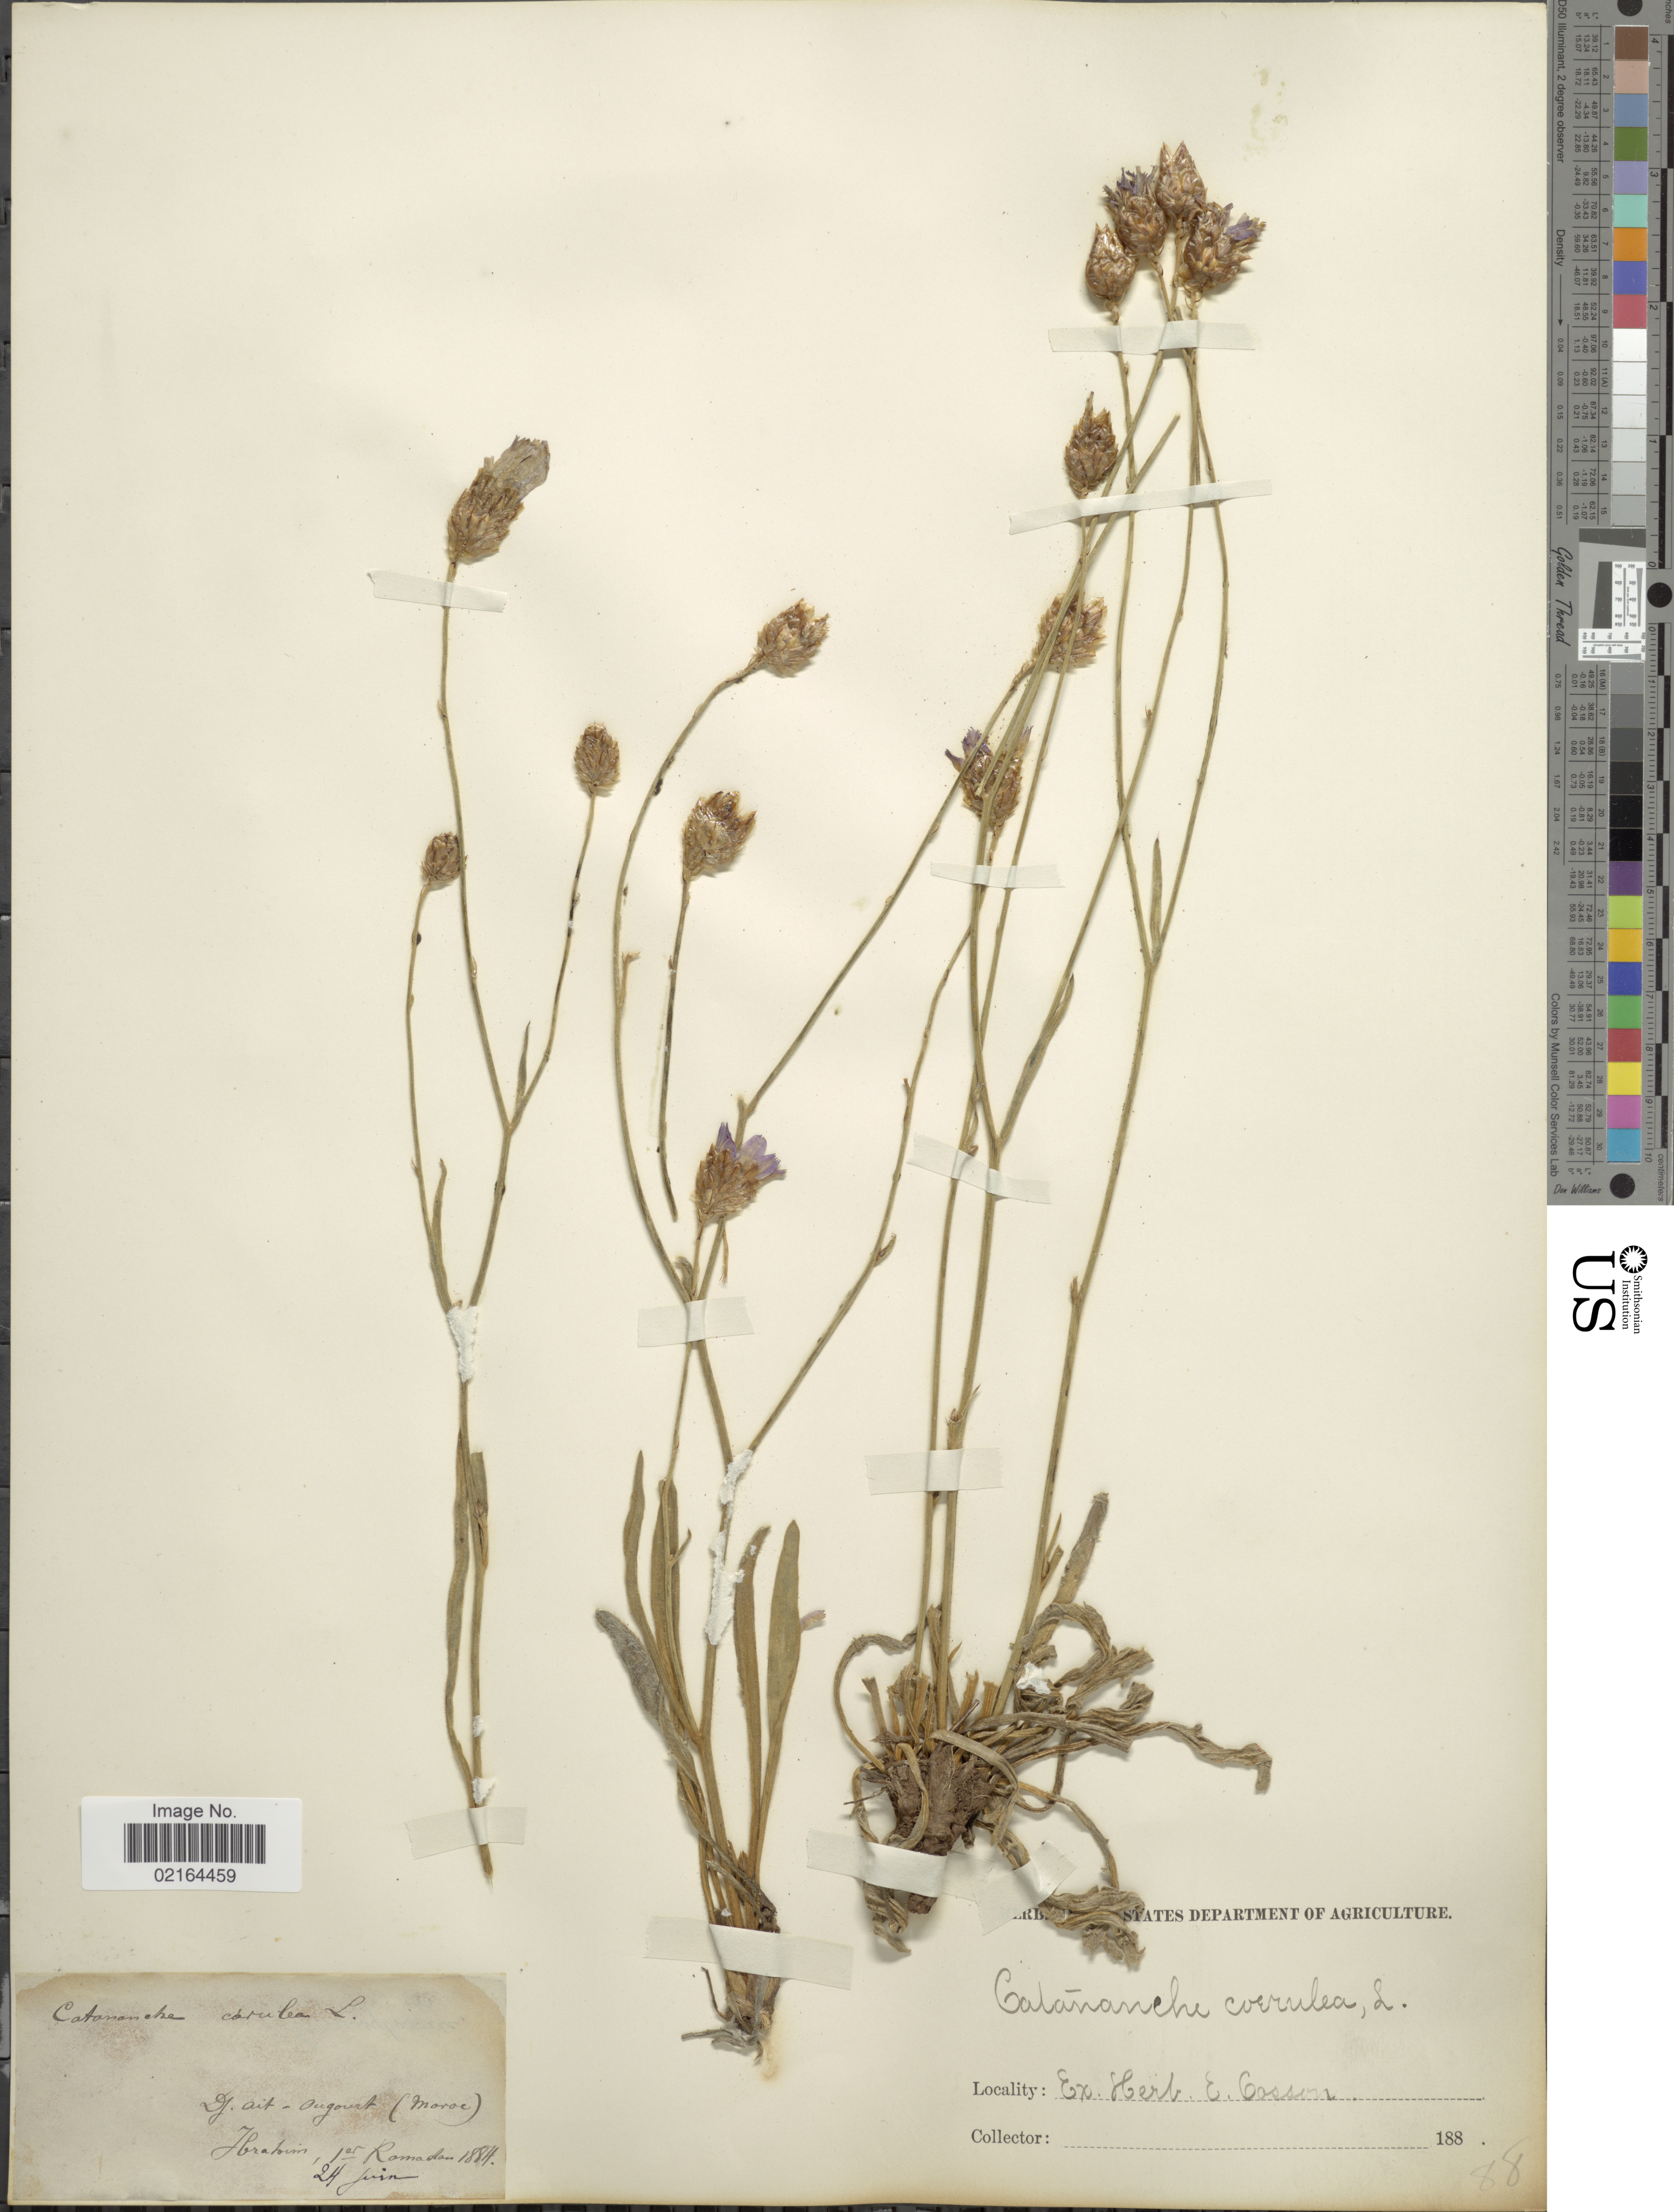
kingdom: Plantae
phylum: Tracheophyta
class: Magnoliopsida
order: Asterales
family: Asteraceae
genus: Catananche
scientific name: Catananche caerulea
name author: L.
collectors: -. Ibrahim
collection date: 1884-06-24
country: Morocco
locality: Dj. ait-ougourt (Maroc)